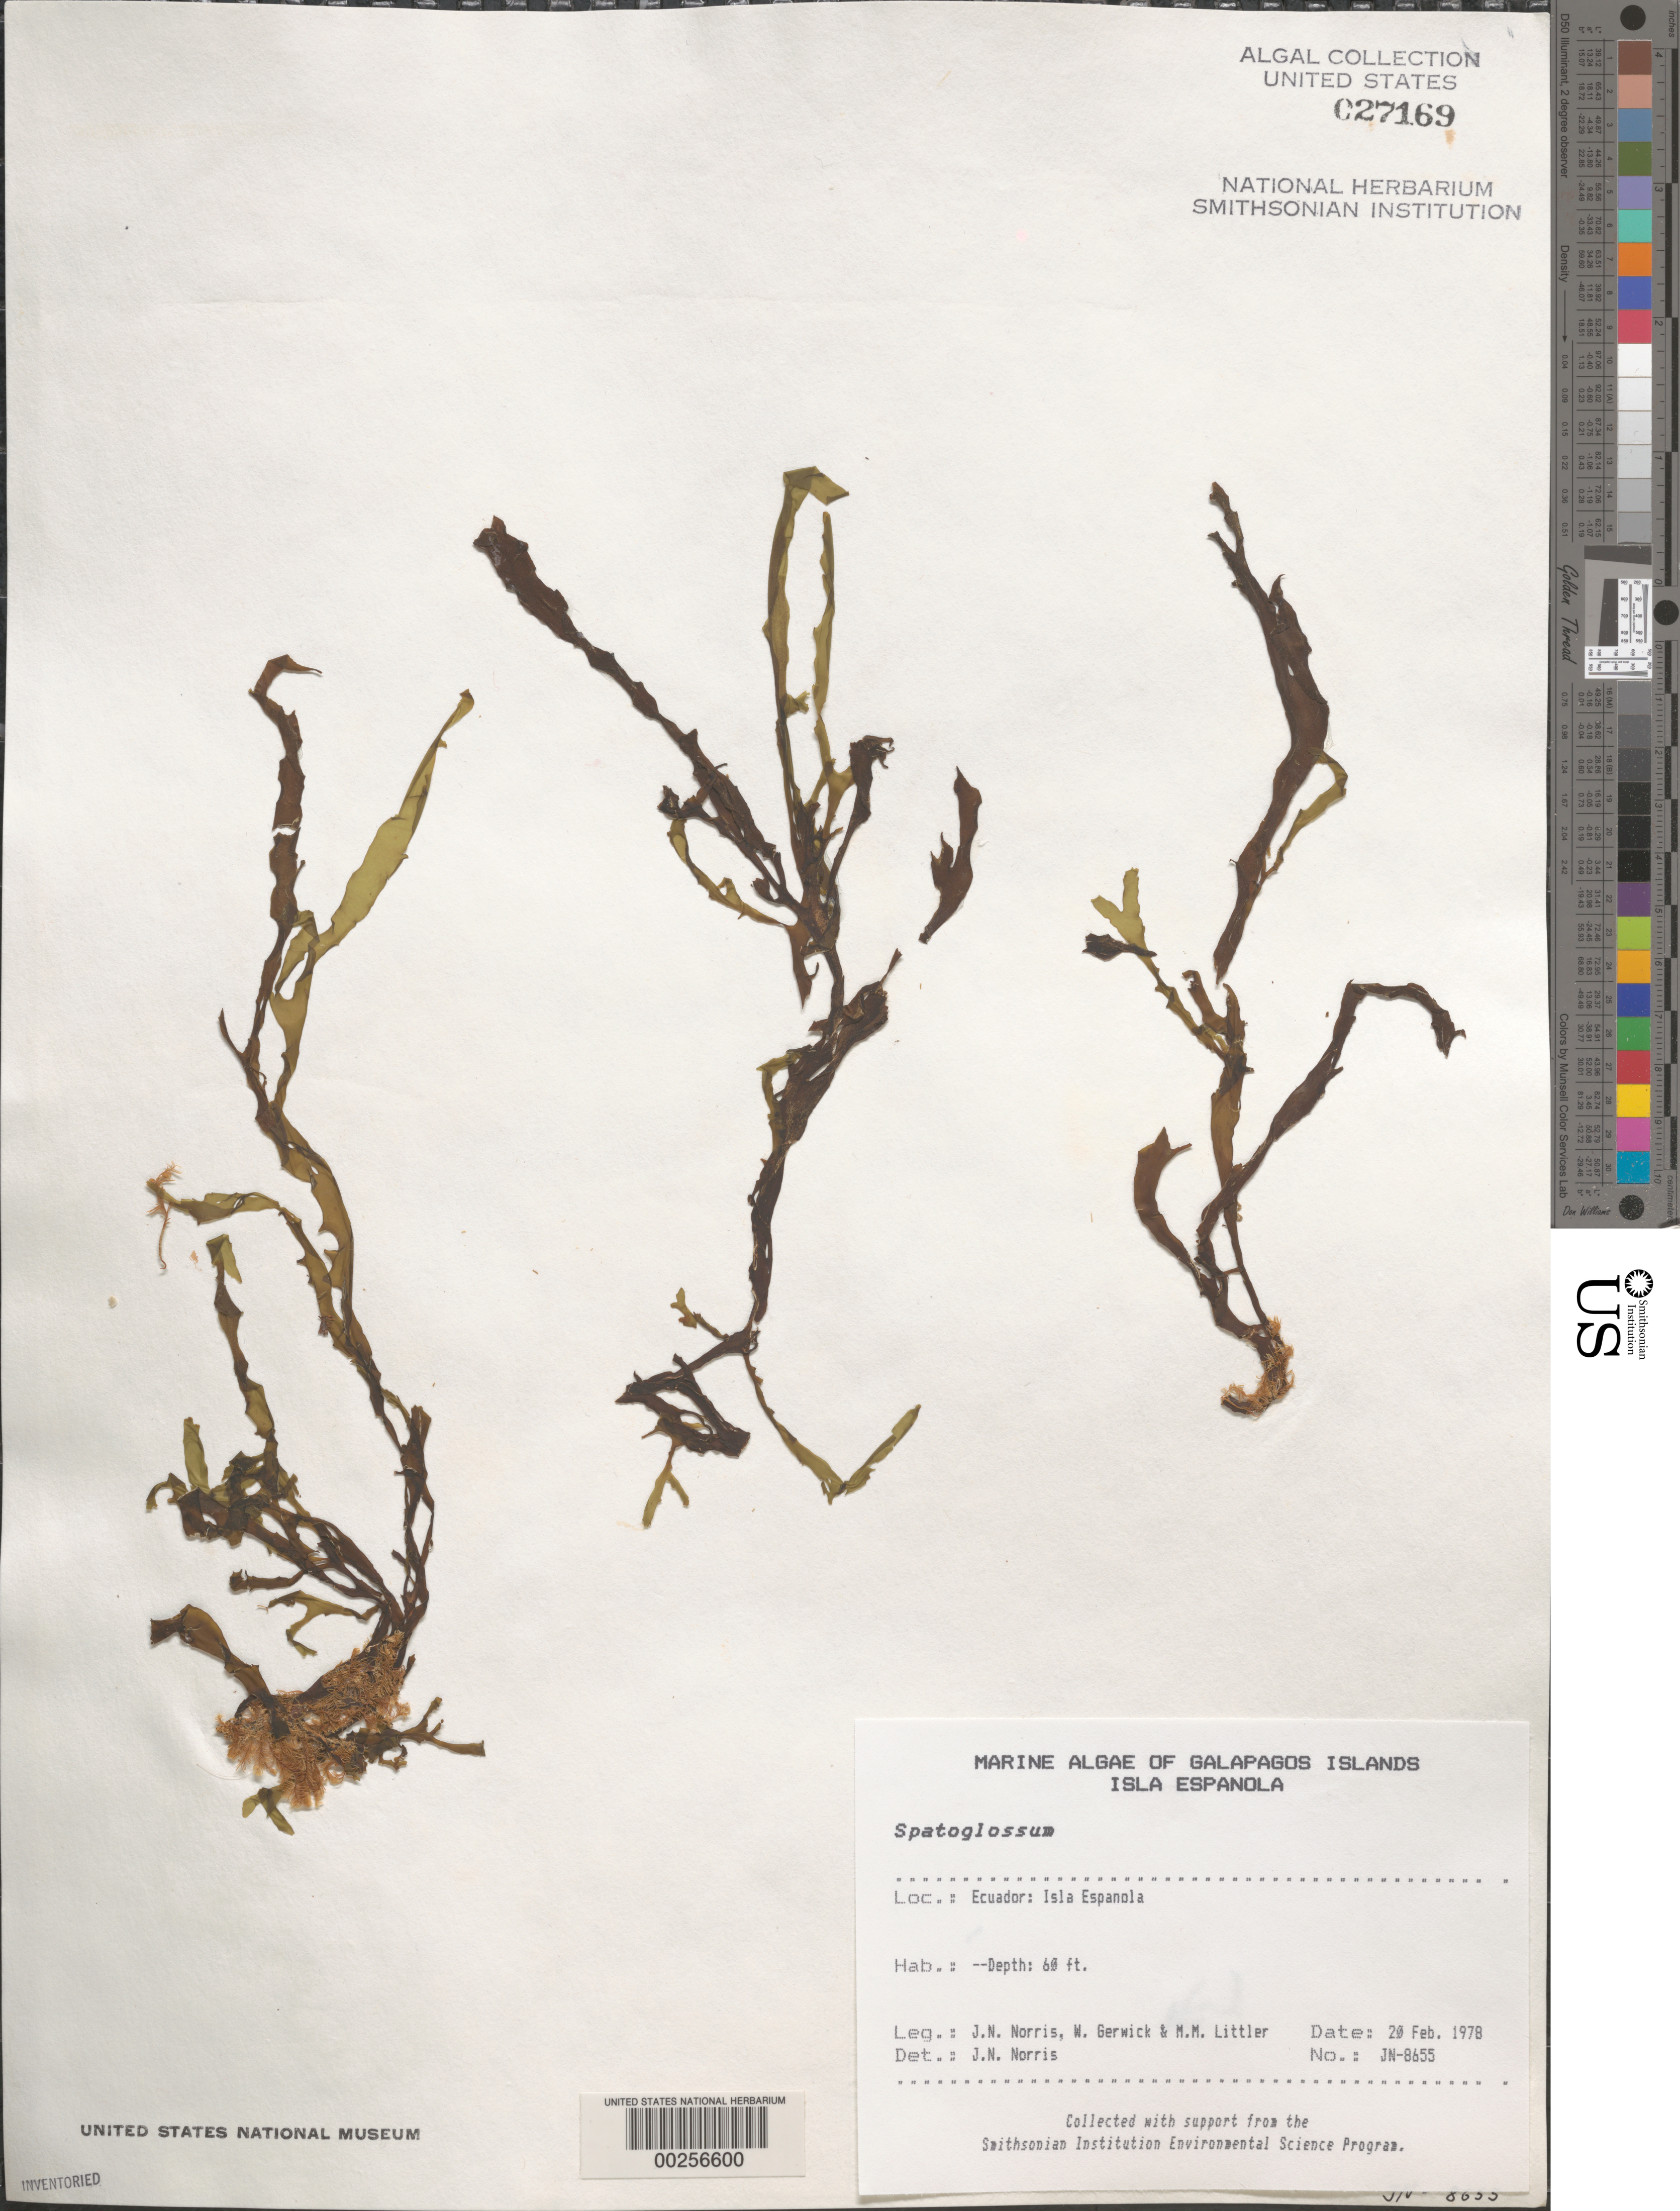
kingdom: Chromista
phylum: Ochrophyta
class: Phaeophyceae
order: Dictyotales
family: Dictyotaceae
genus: Spatoglossum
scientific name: Spatoglossum sp.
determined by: Norris, James N.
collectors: J. N. Norris, W. Gerwick & M. M. Littler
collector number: JN-8655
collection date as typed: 20 Feb 1978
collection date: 1978-02-20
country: Ecuador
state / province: Colón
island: Española [Hood]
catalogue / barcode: US 27169